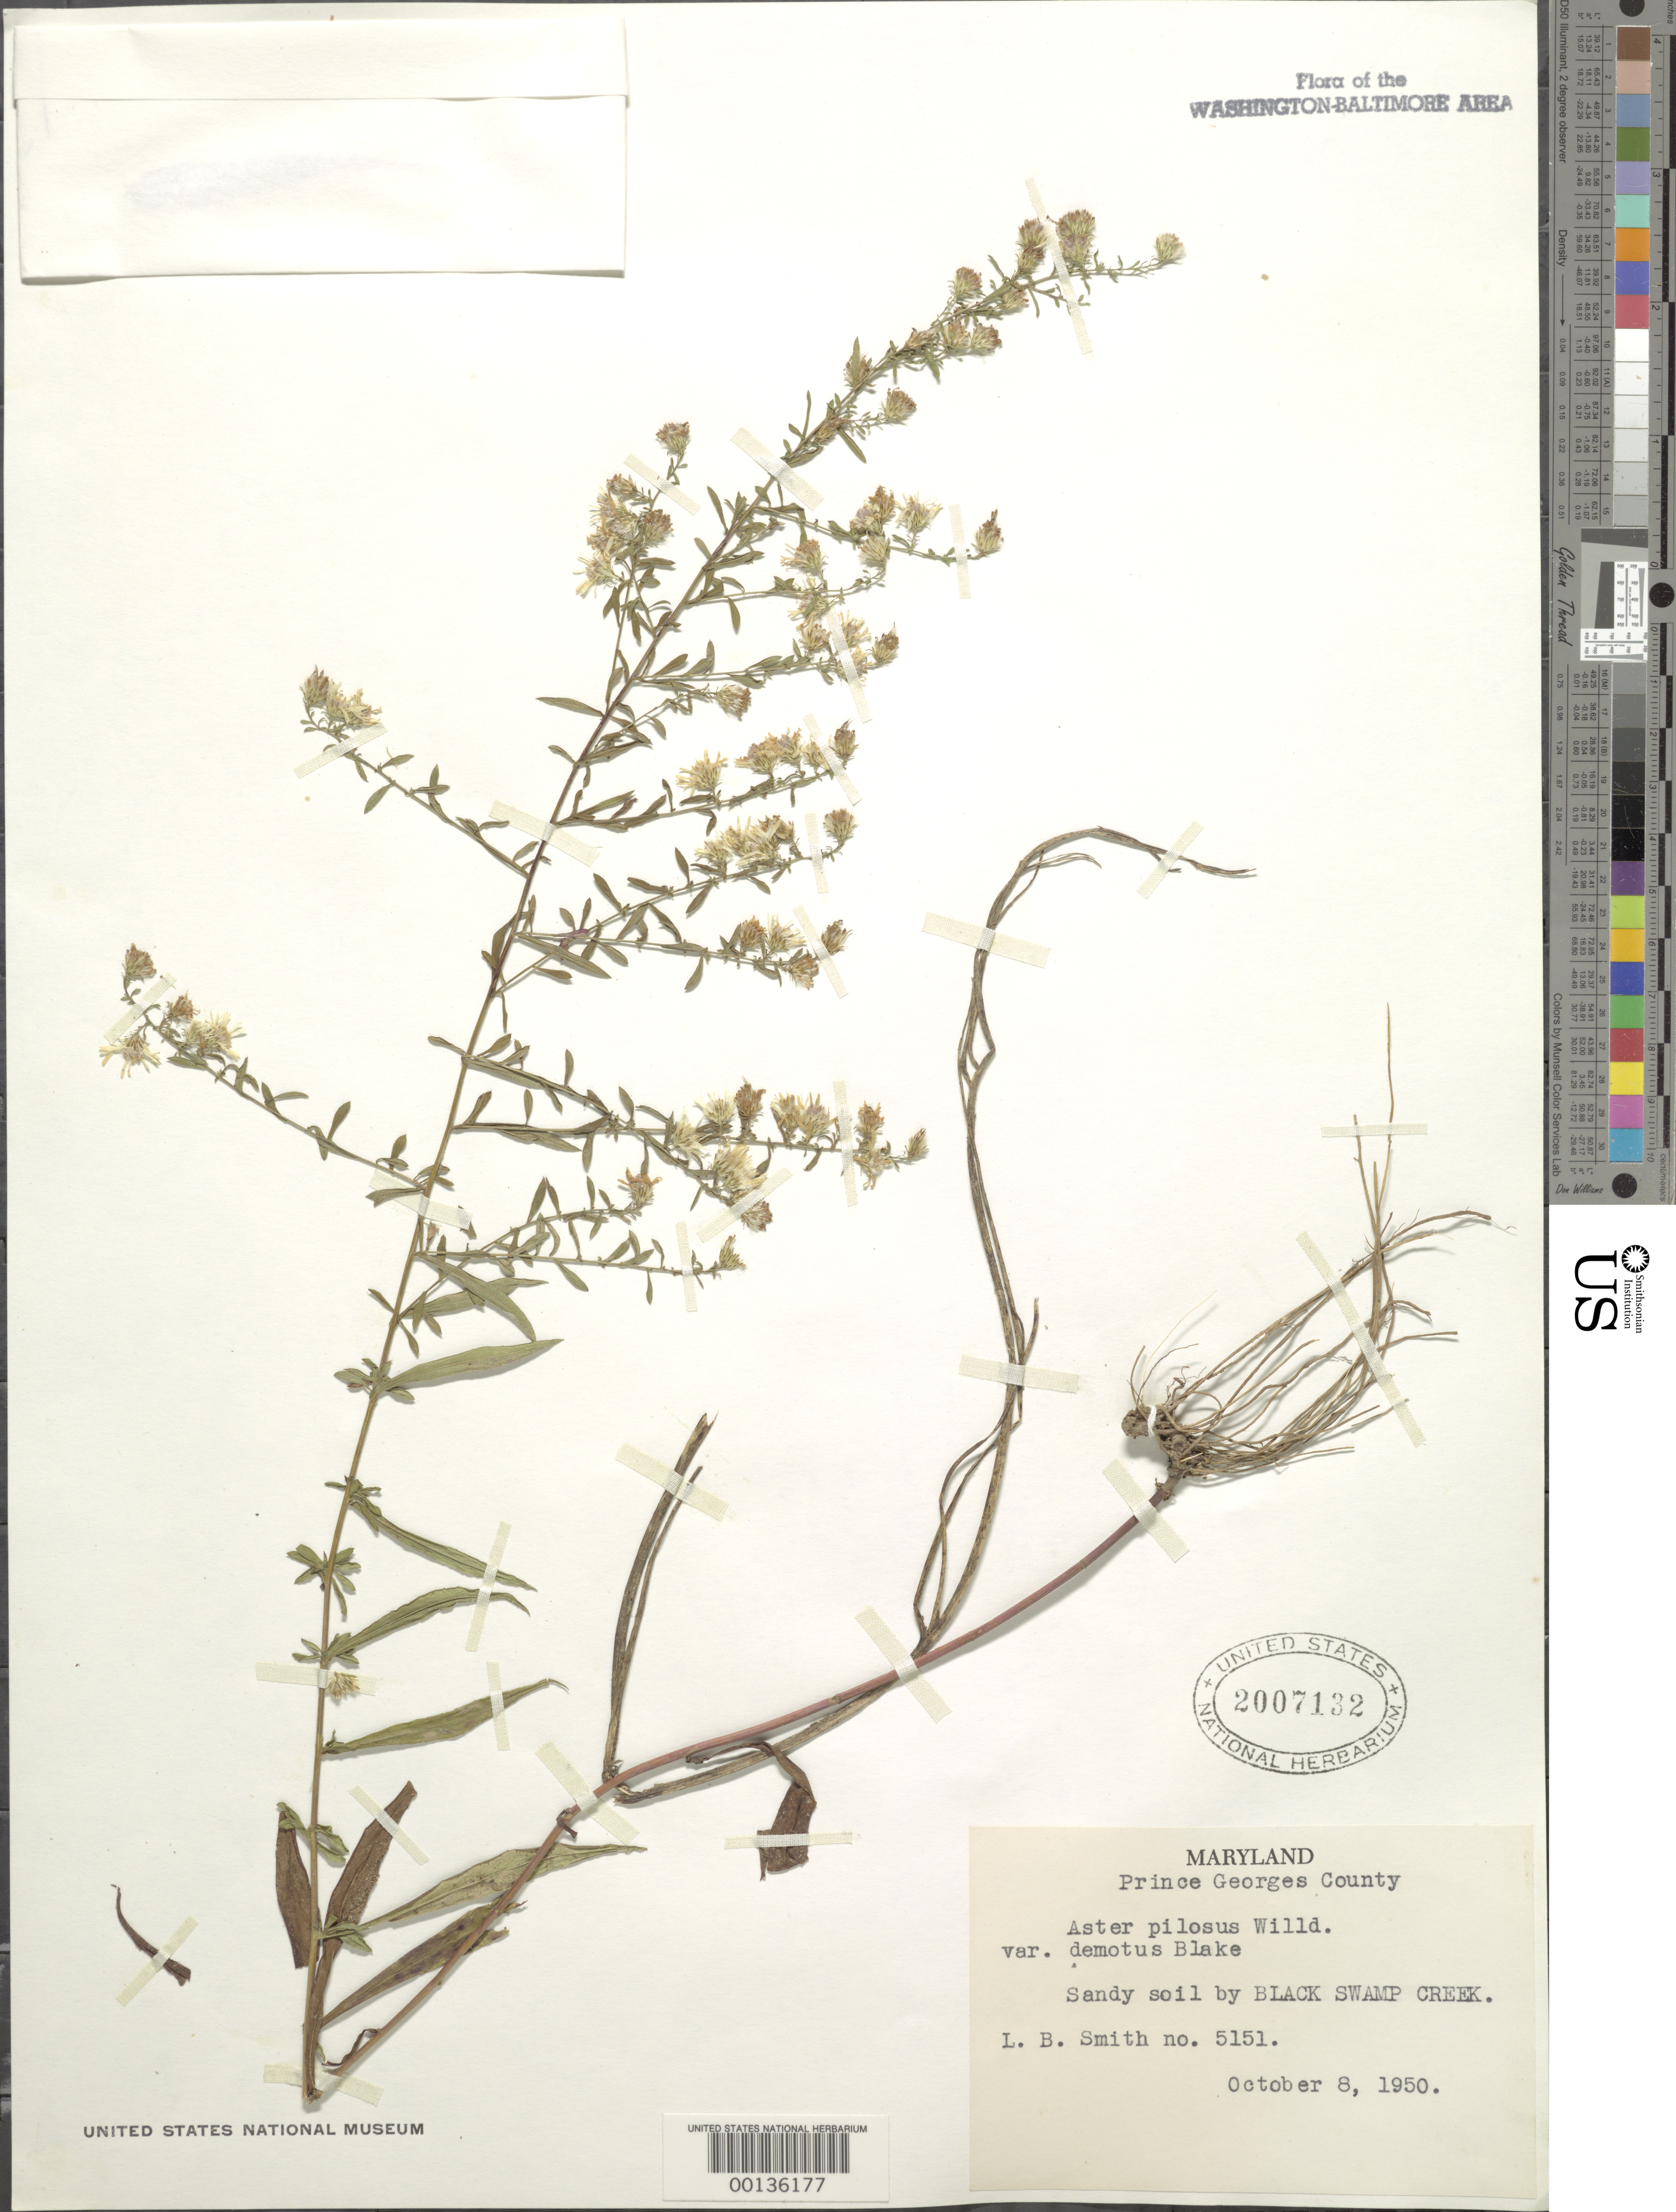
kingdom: Plantae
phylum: Tracheophyta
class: Magnoliopsida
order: Asterales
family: Asteraceae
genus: Symphyotrichum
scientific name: Symphyotrichum pilosum var. pringlei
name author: (A. Gray) G.L. Nesom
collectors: L. Smith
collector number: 5151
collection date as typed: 08 Oct 1950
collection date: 1950-10-08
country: United States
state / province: Maryland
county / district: Prince George's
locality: Black Swamp Creek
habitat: Sandy soil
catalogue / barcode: US 2007132